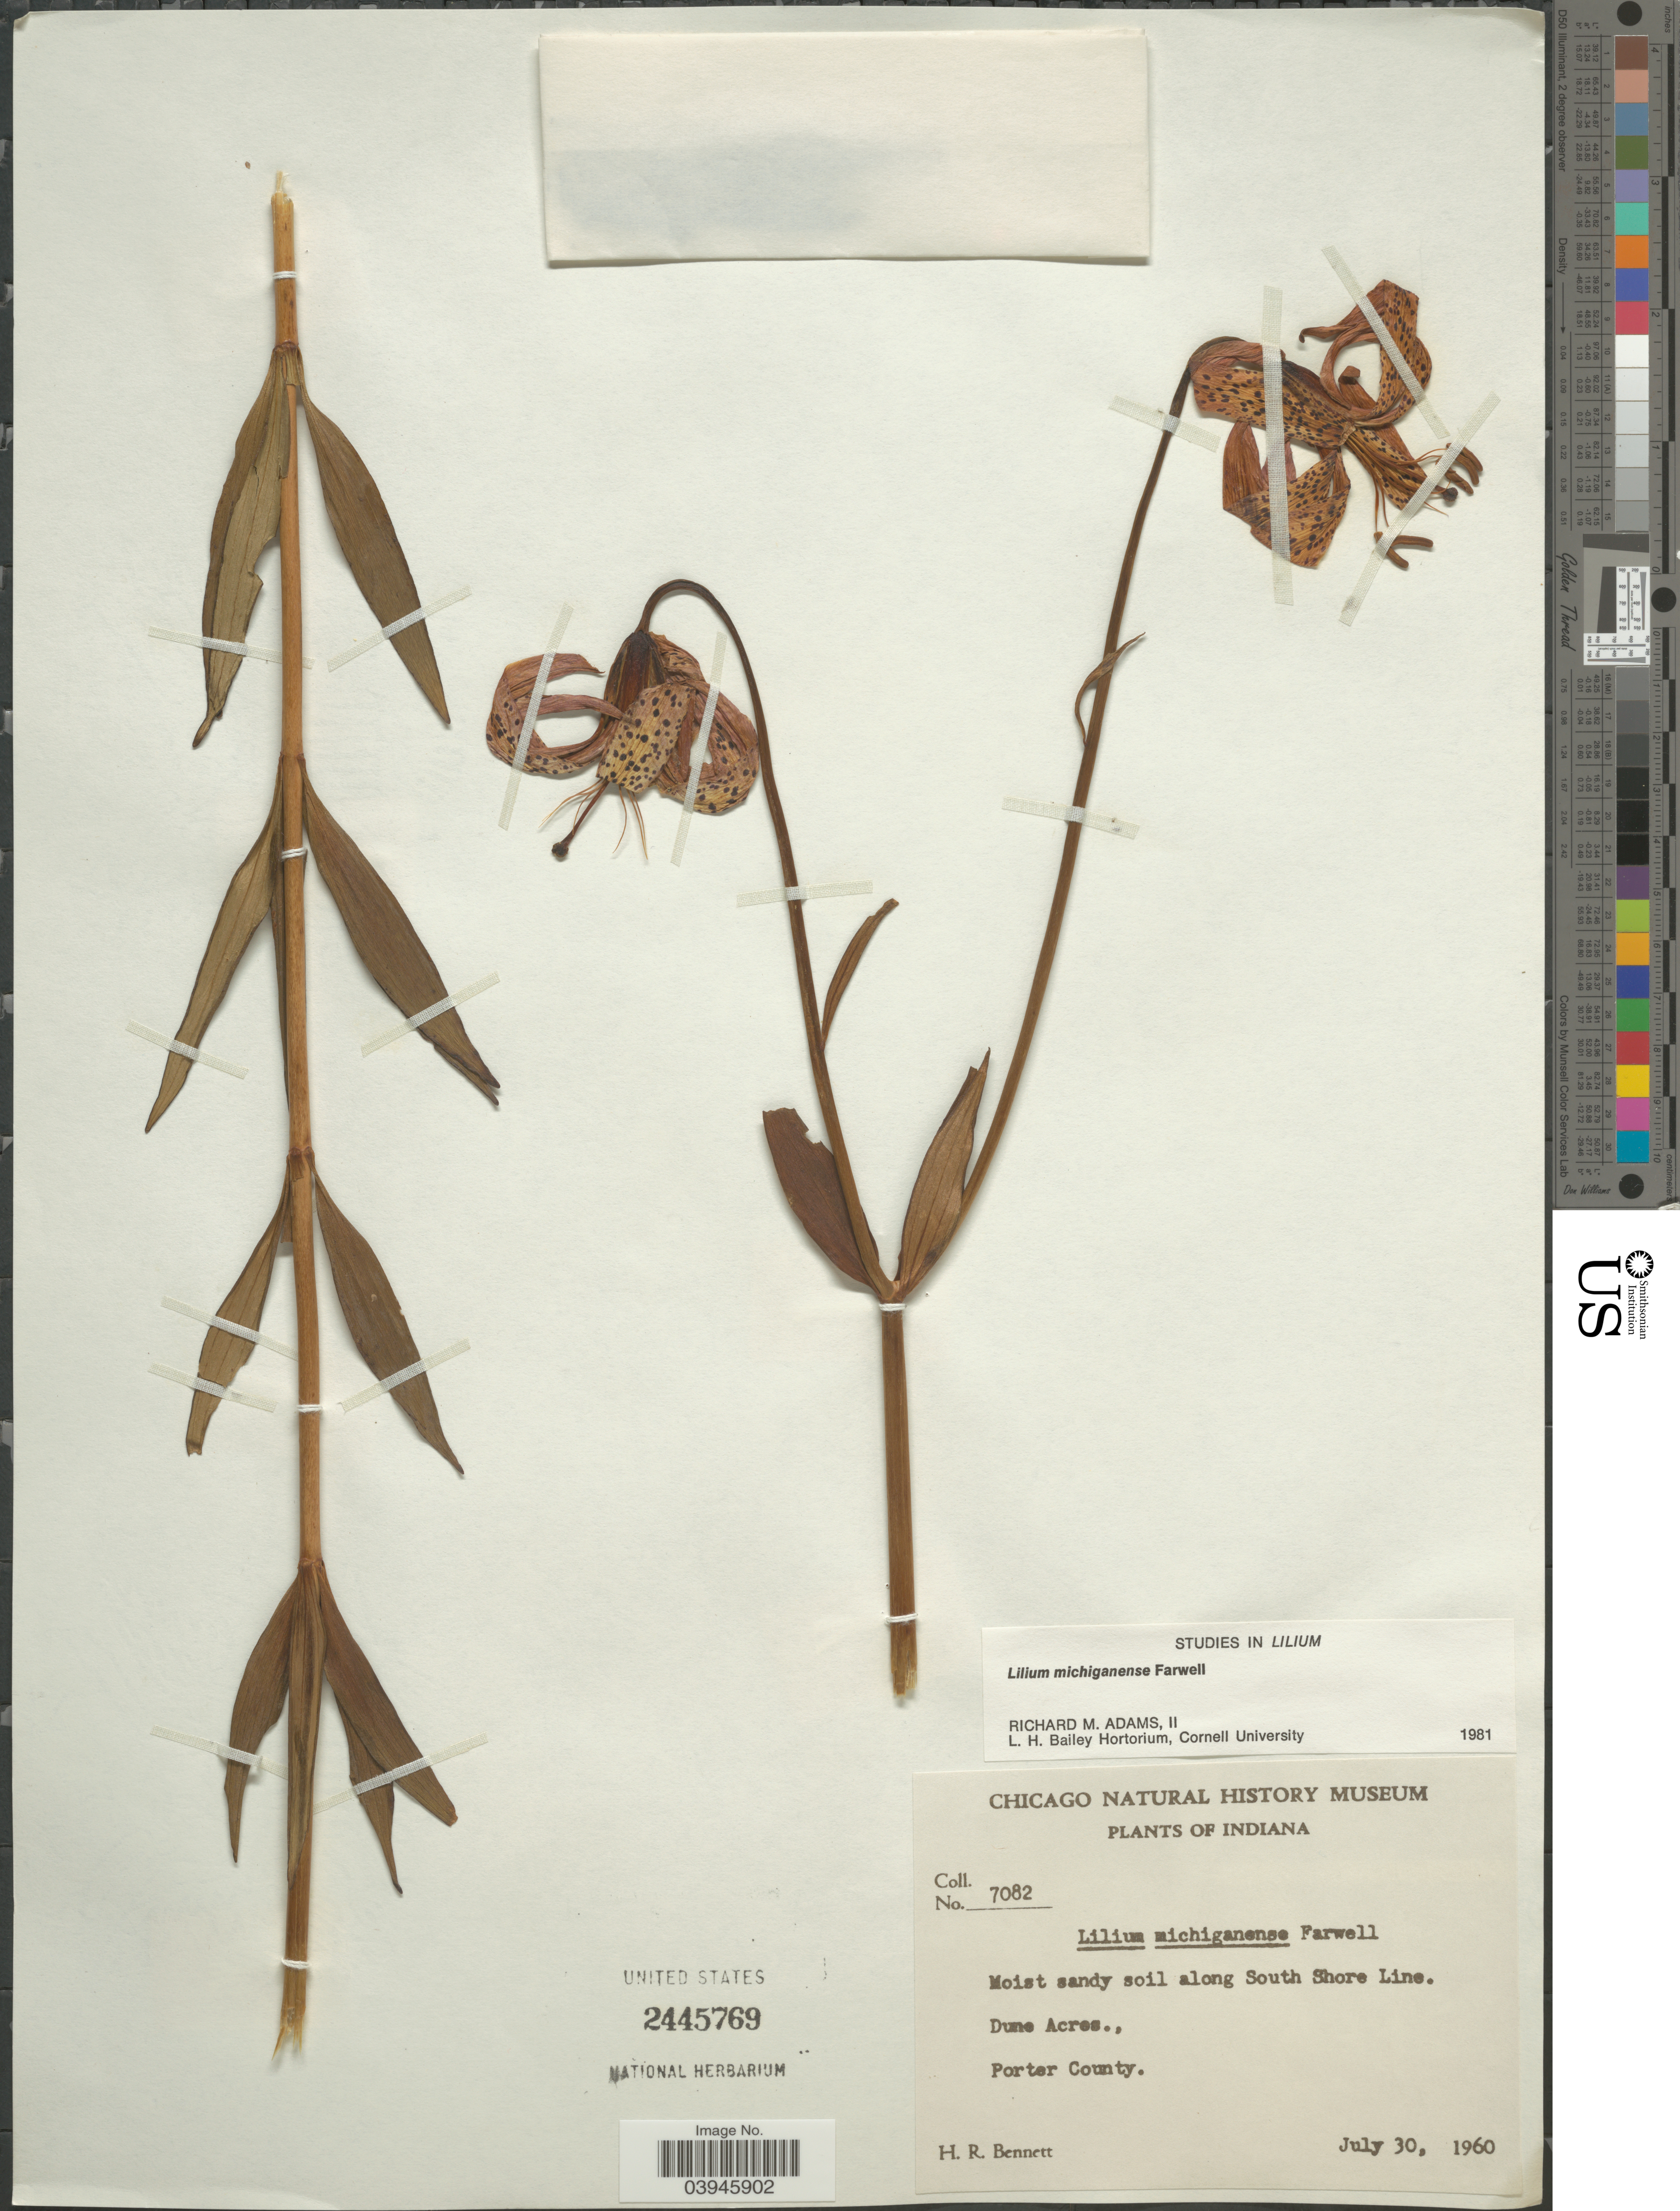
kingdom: Plantae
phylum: Tracheophyta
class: Liliopsida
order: Liliales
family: Liliaceae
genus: Lilium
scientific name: Lilium michiganense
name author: Farw.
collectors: H. R. Bennett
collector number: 7082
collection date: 1960-07-30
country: United States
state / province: Indiana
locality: Moist sandy soil along South Shore Line. Dune Acres., Porter County.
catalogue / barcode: US 2445769